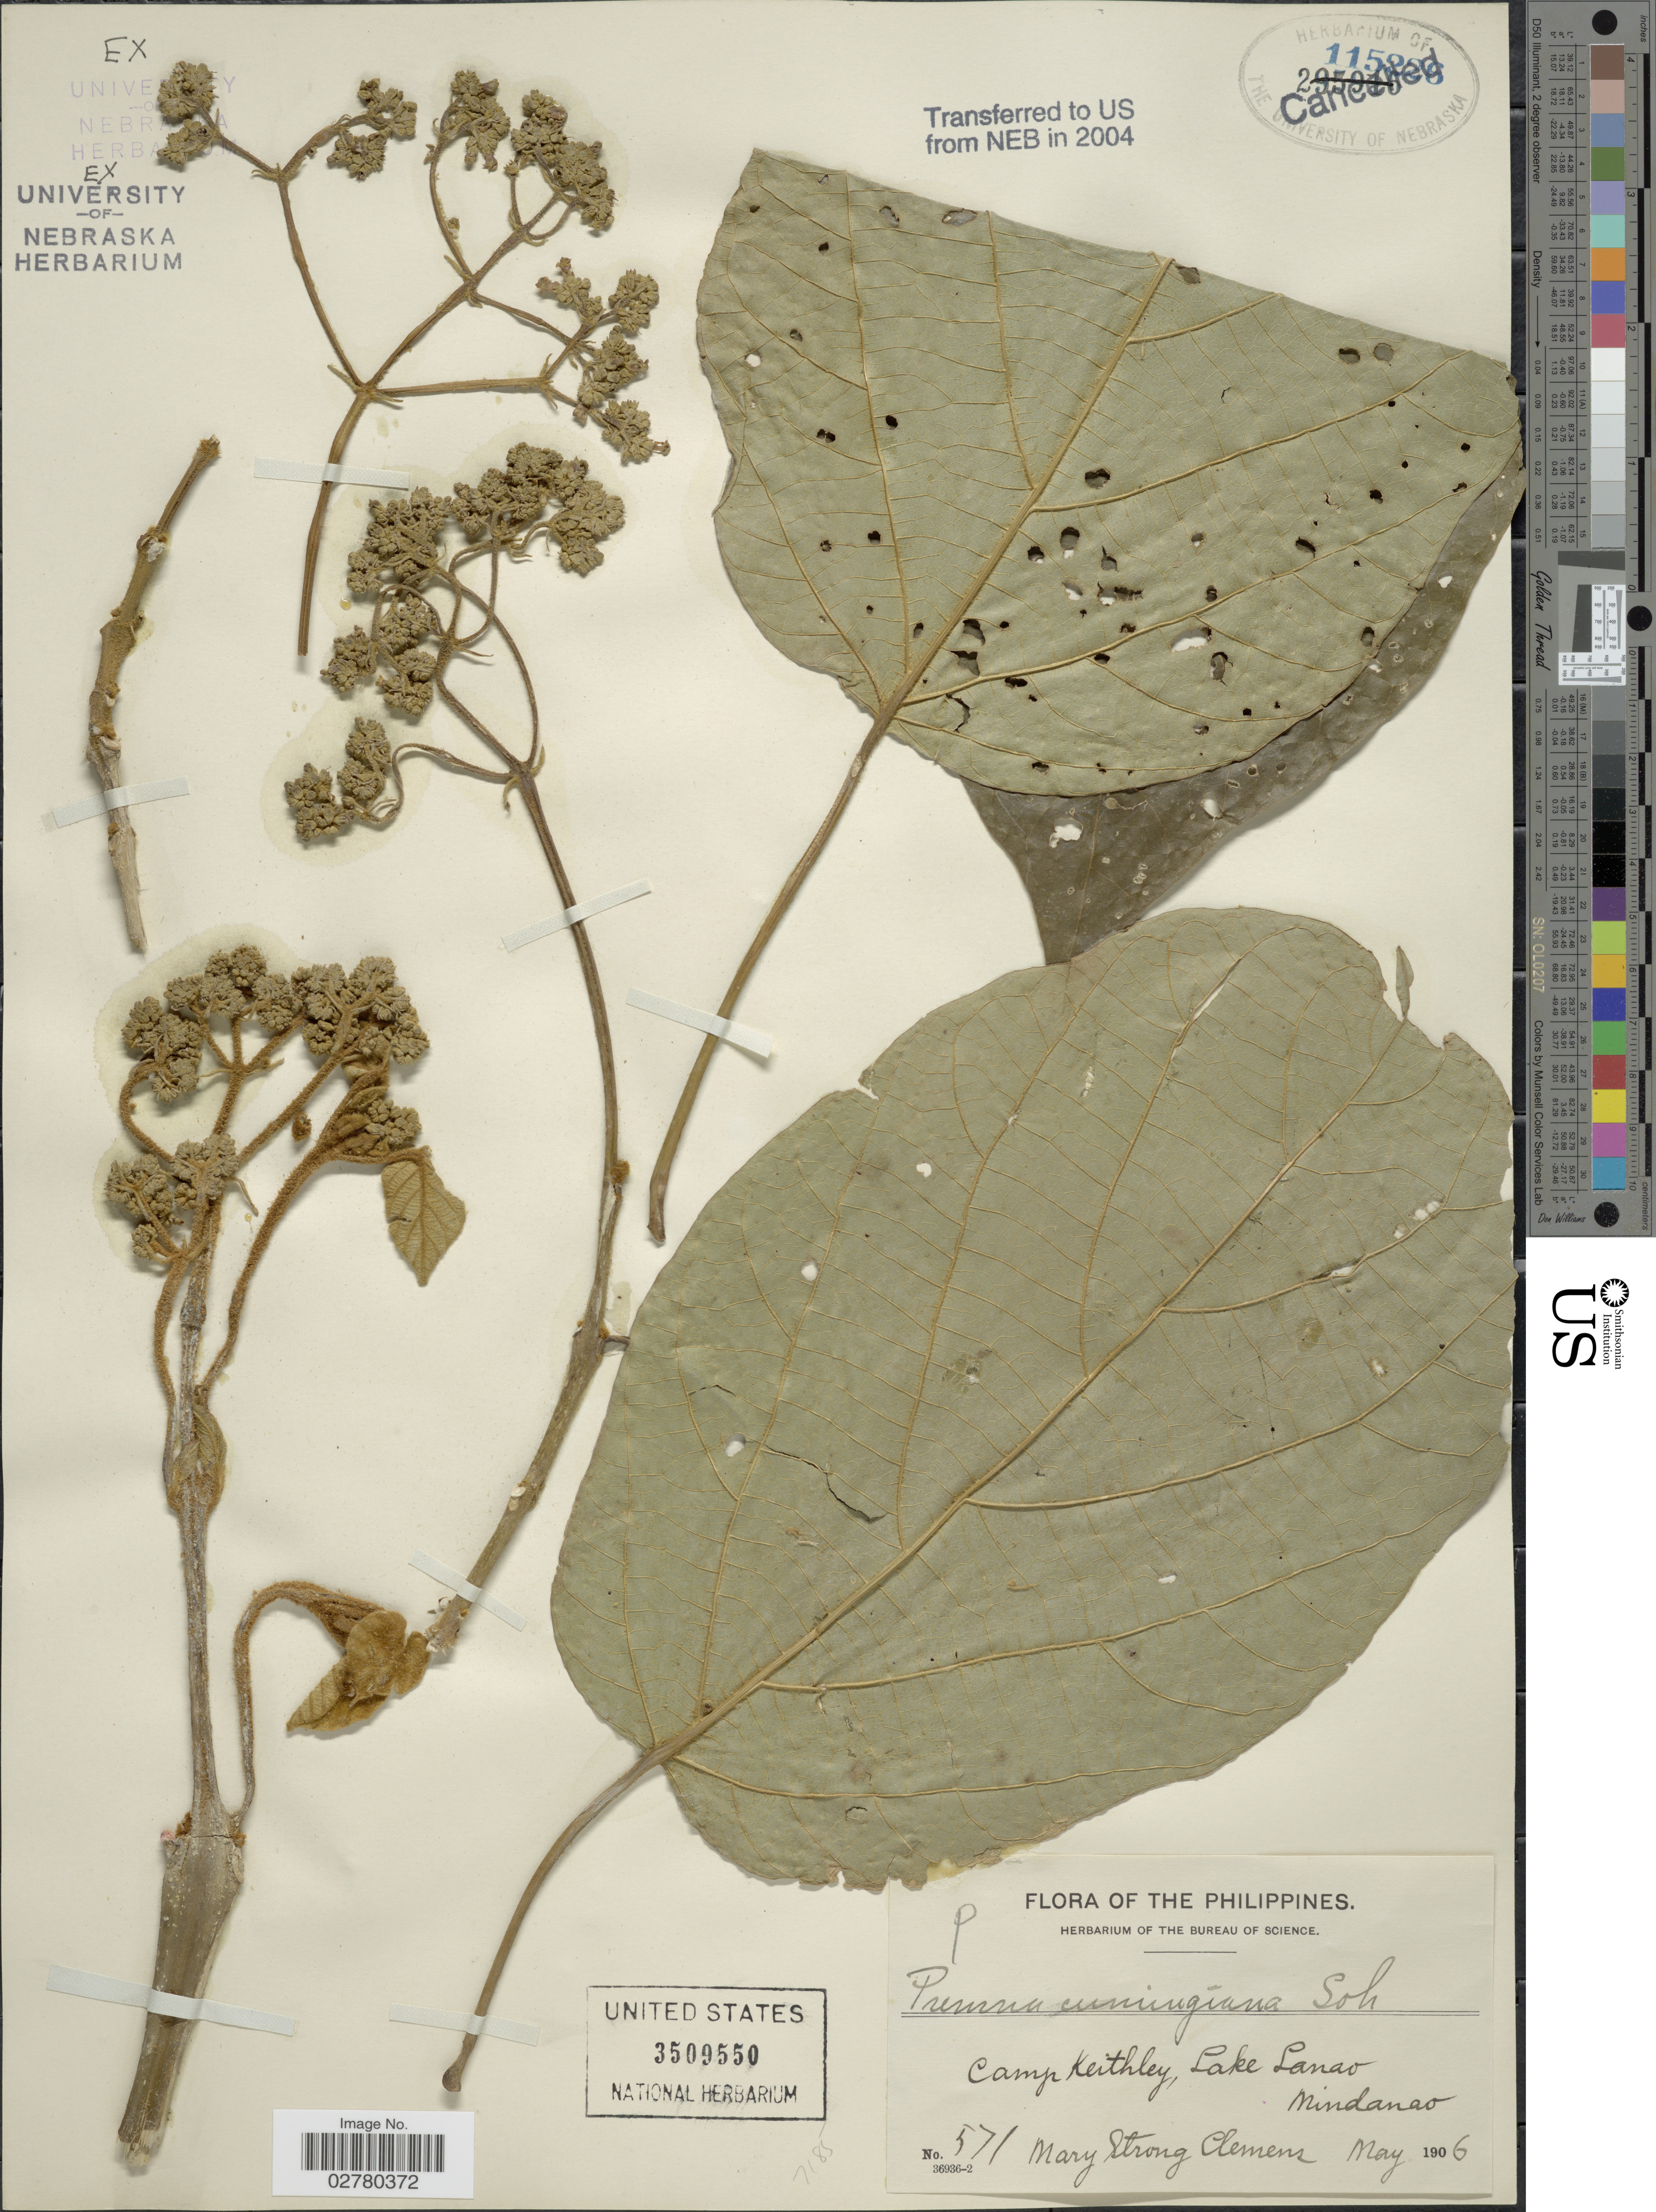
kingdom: Plantae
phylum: Tracheophyta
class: Magnoliopsida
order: Lamiales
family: Lamiaceae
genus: Premna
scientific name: Premna cumingiana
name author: Schauer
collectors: M. S. Clemens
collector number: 571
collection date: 1906-05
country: Philippines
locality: Camp Keithley, Lake Lanao, Mindanao.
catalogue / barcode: US 3509550